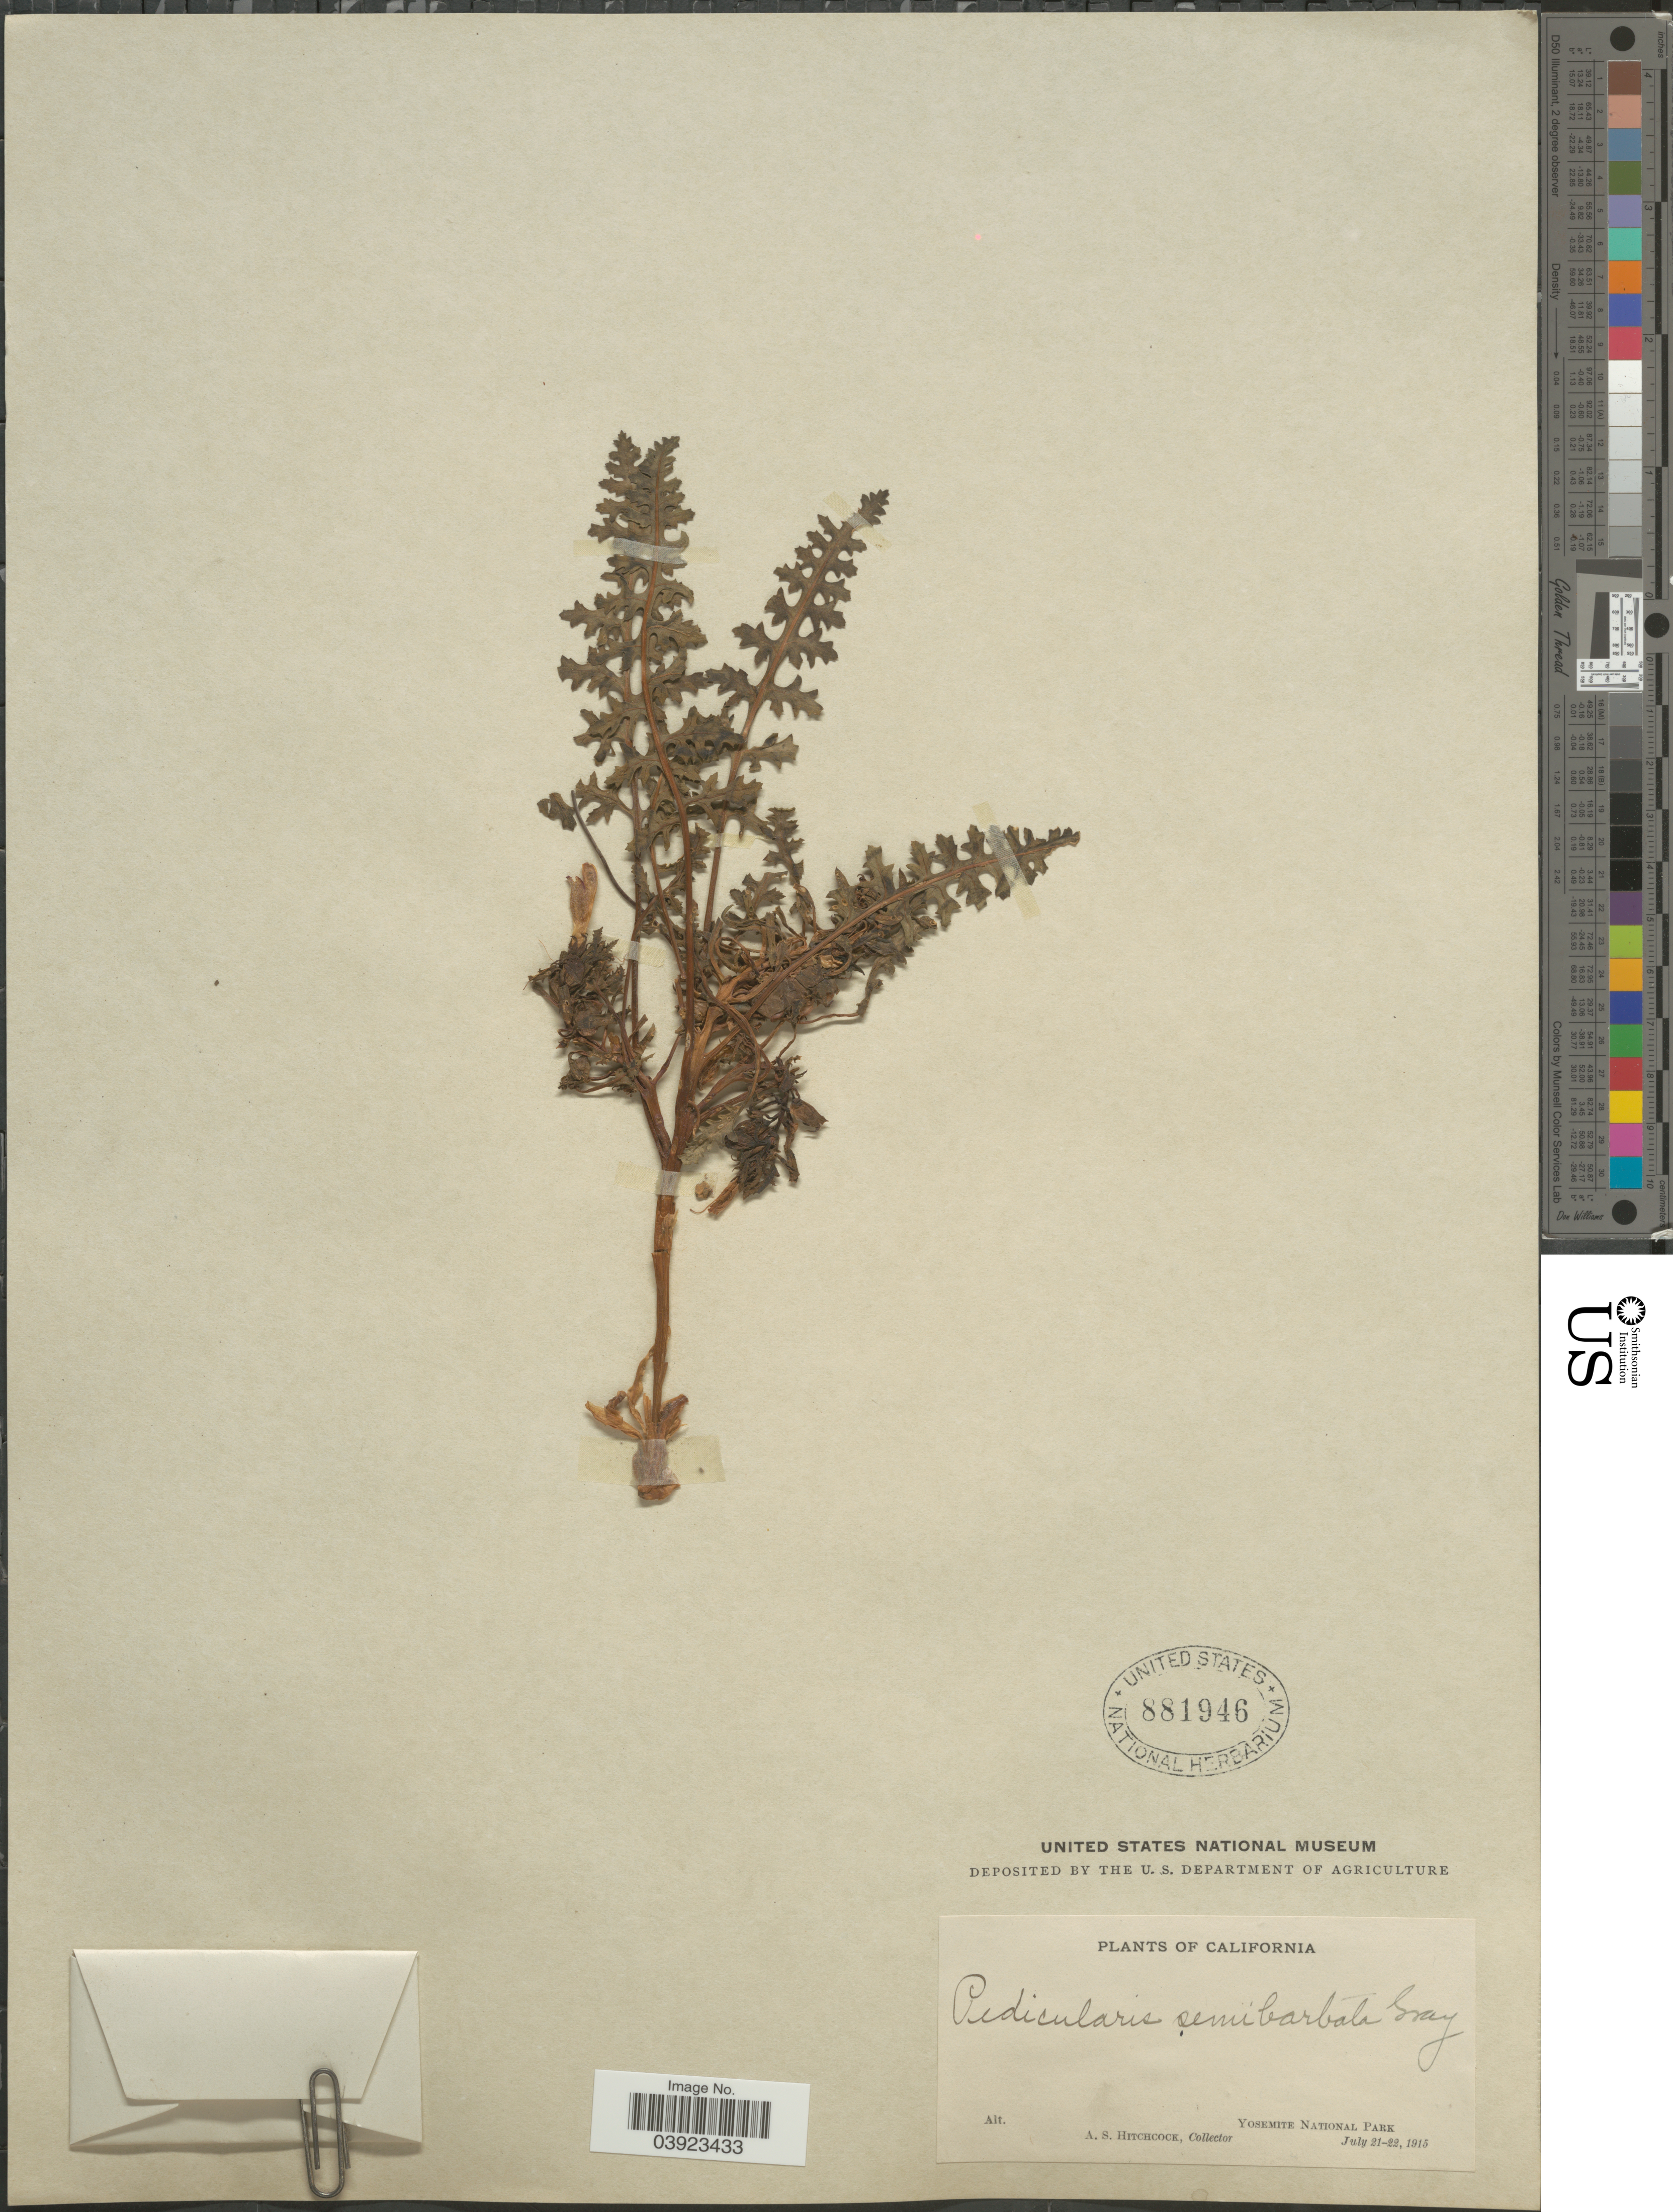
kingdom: Plantae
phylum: Tracheophyta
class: Magnoliopsida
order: Lamiales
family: Orobanchaceae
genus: Pedicularis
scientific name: Pedicularis semibarbata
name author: A. Gray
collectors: A. S. Hitchcock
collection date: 1915-07-21/1915-07-22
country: United States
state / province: California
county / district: Mariposa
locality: Yosemite National Park.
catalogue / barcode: US 881946